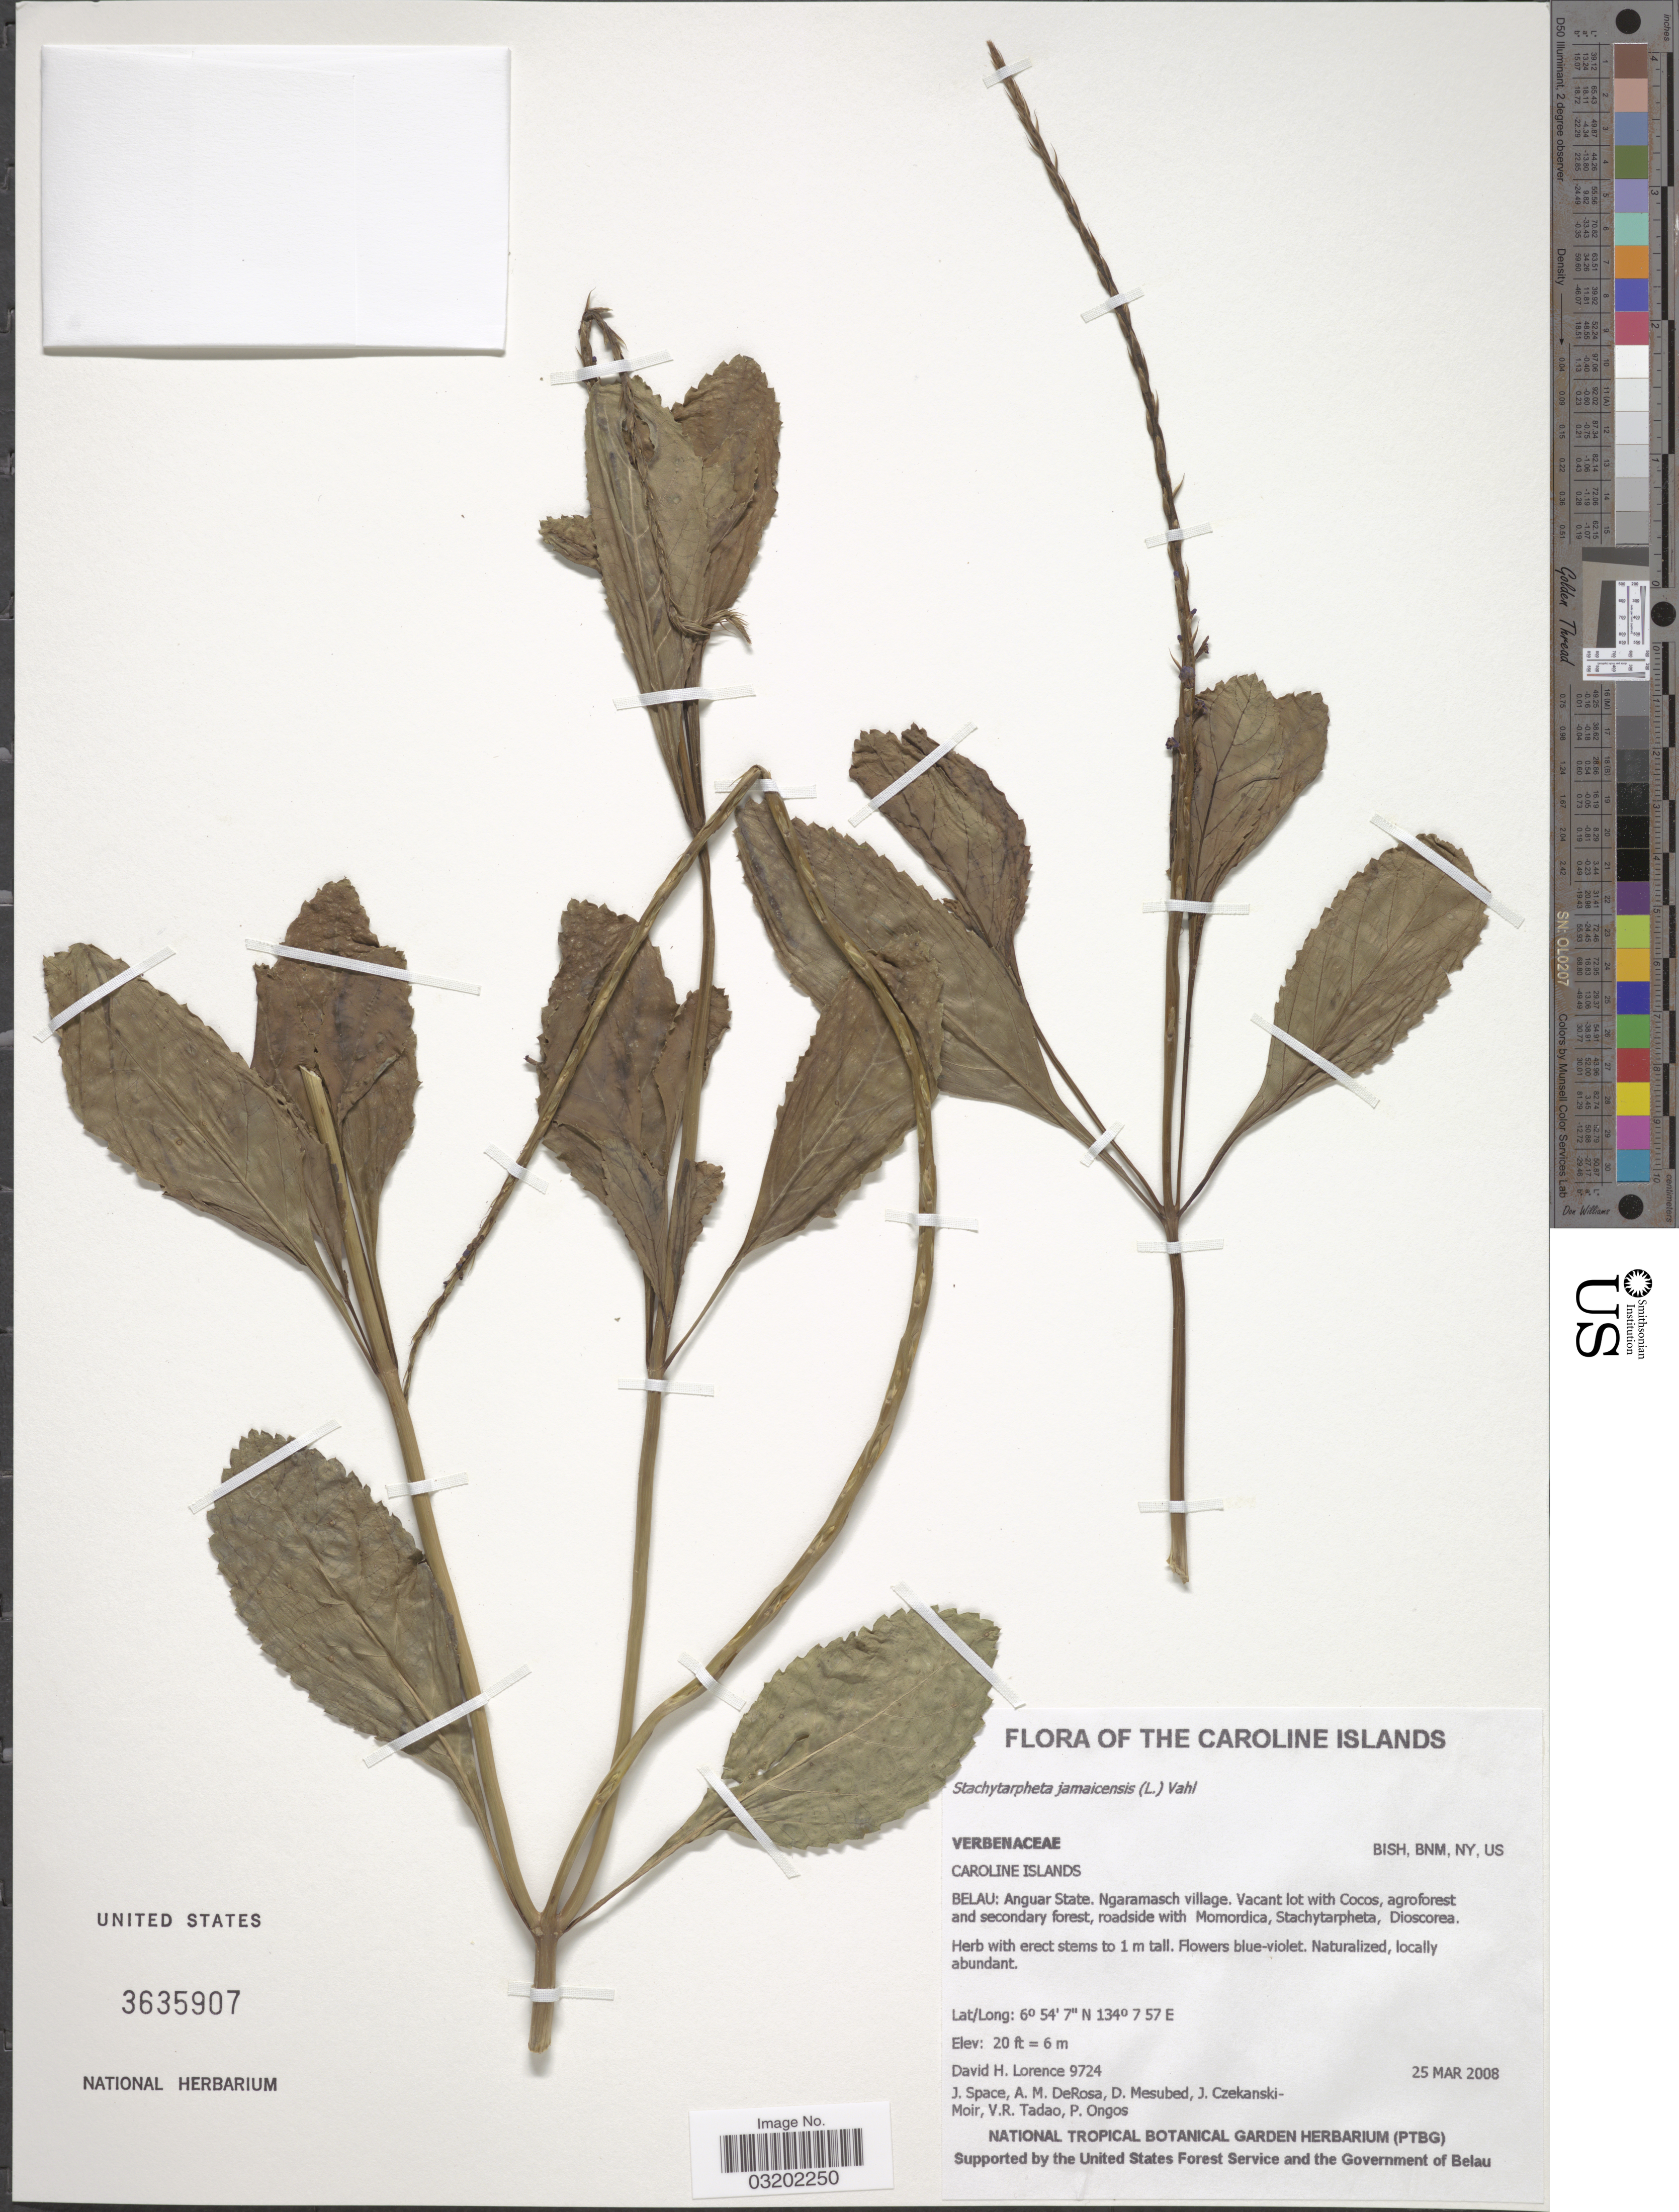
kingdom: Plantae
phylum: Tracheophyta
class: Magnoliopsida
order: Lamiales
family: Verbenaceae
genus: Stachytarpheta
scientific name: Stachytarpheta jamaicensis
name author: (L.) Vahl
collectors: D. Lorence, J. Space, A. DeRosa, D. Mesubed & et al.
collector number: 9724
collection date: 2008-03-25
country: Palau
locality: Caroline Islands. Anguar State. Ngaramasch village.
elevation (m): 6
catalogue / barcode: US 3635907